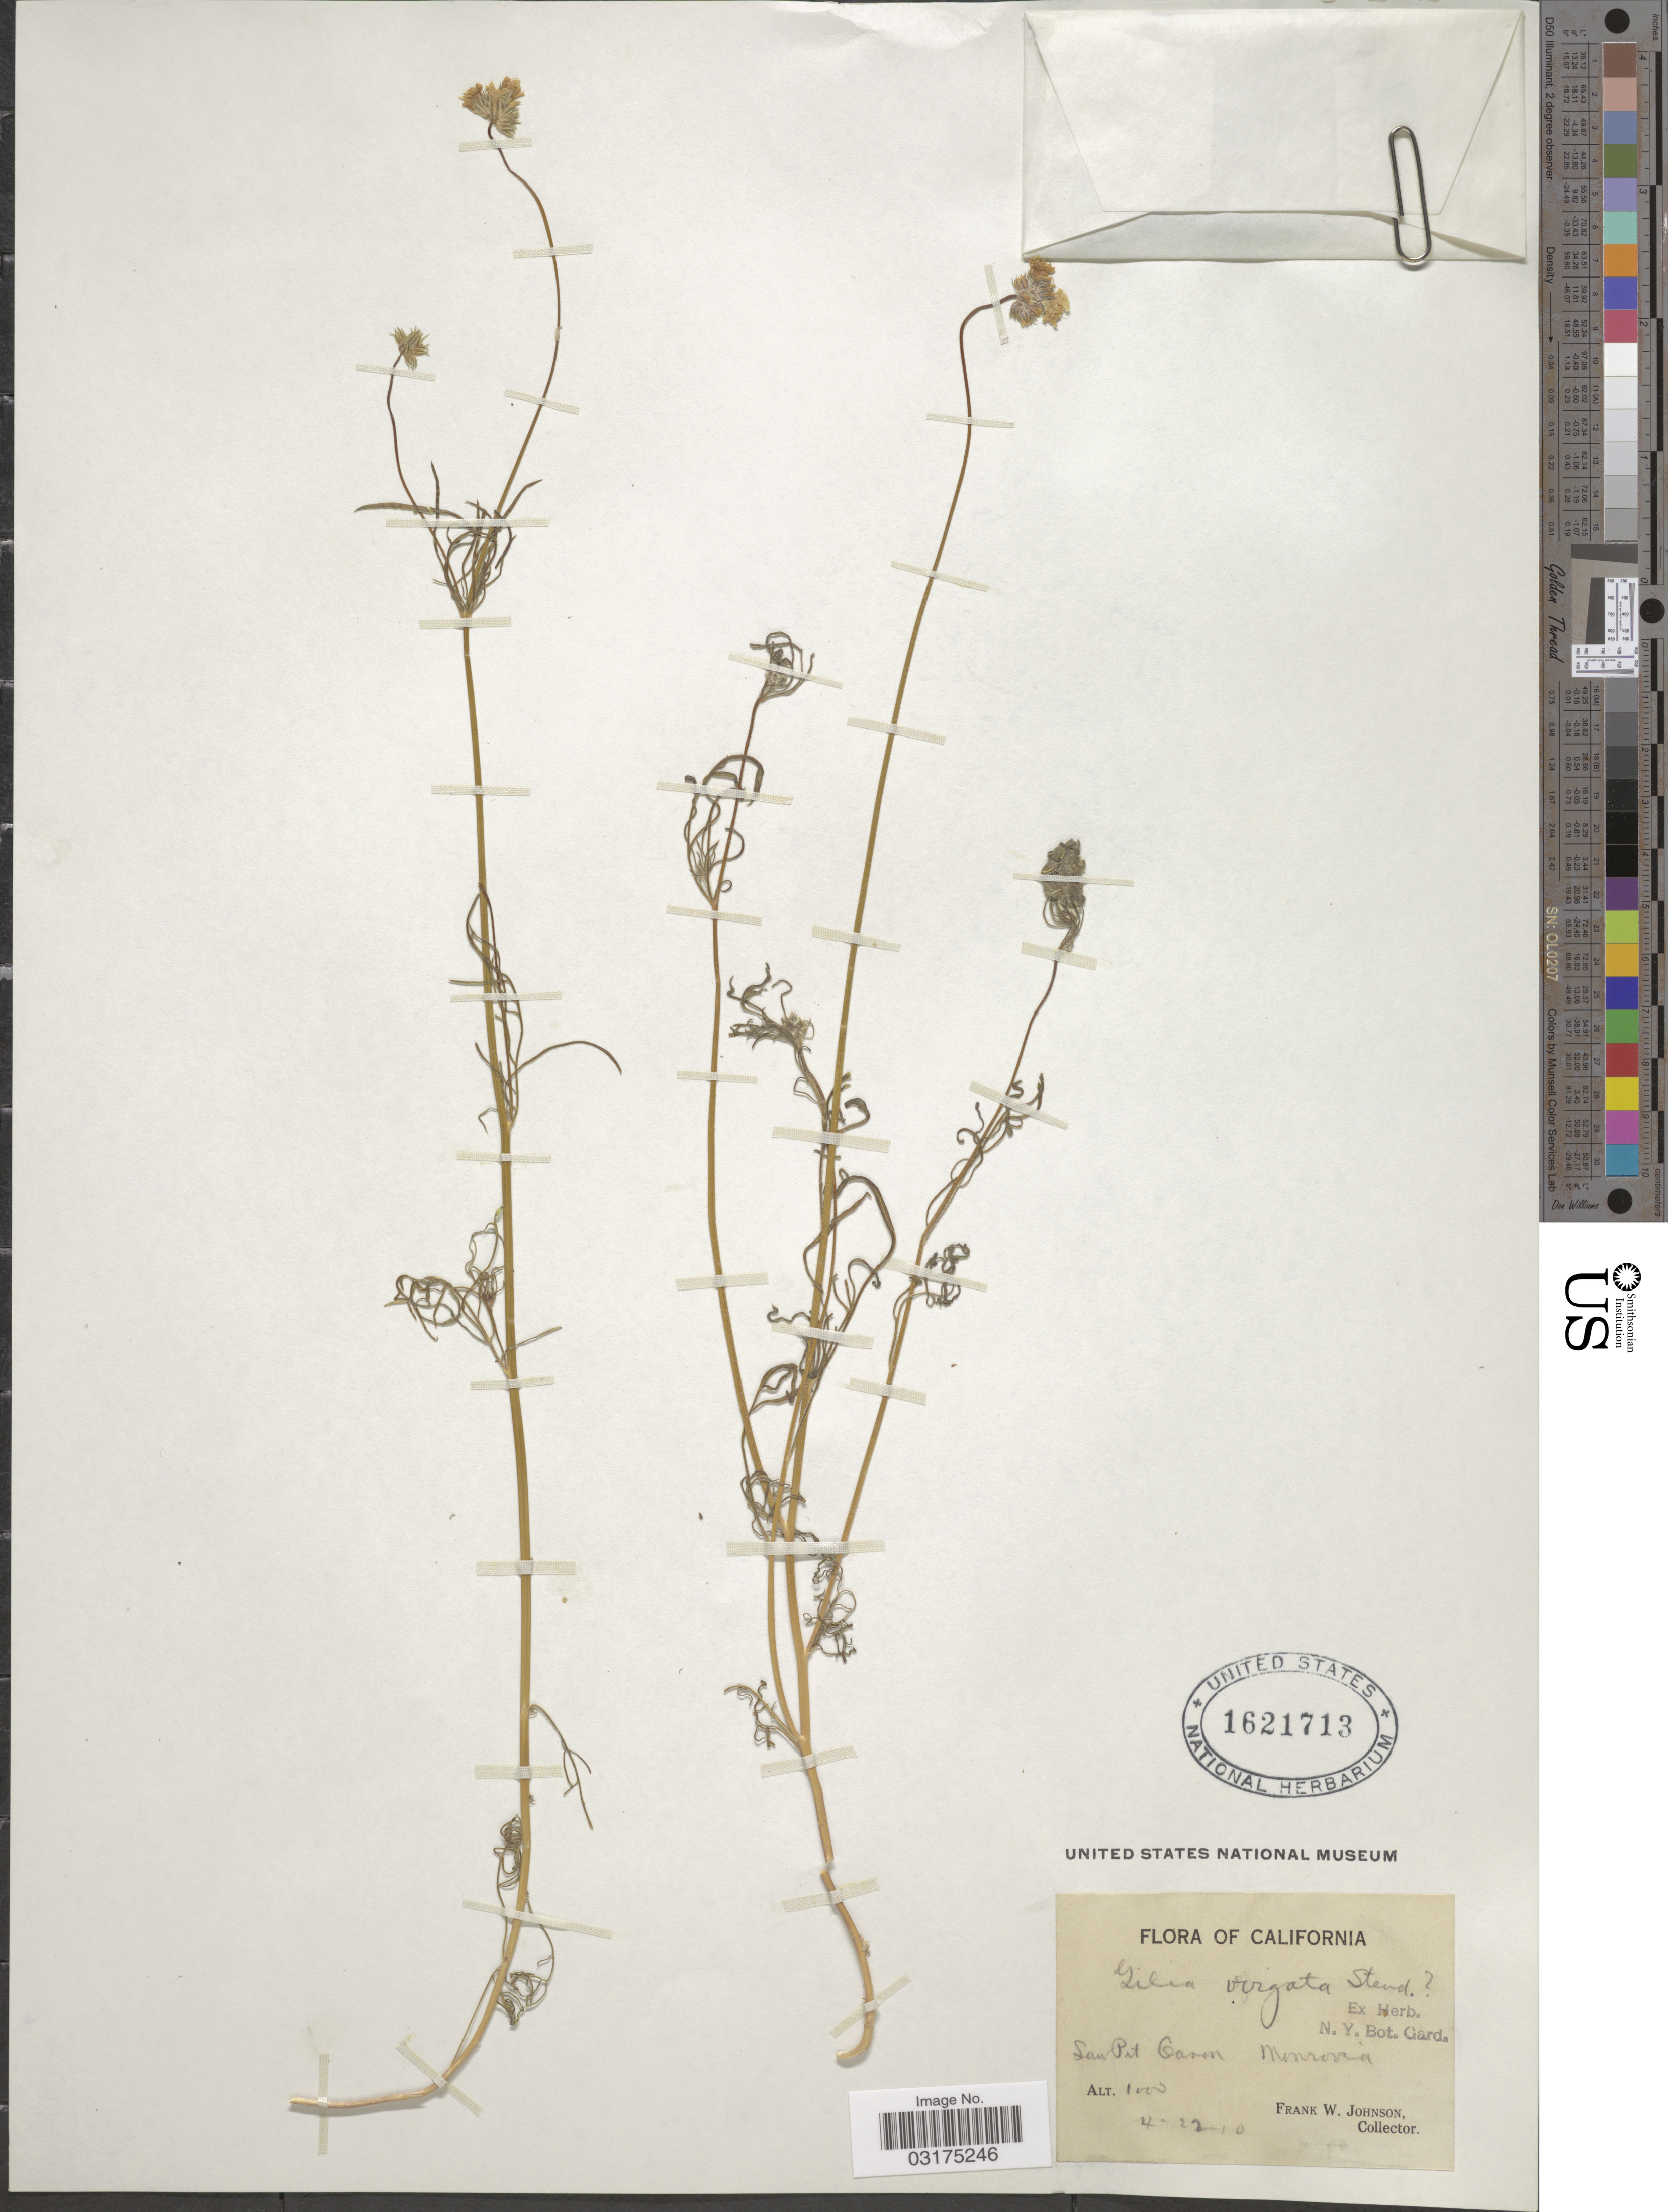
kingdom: Plantae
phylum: Tracheophyta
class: Magnoliopsida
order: Ericales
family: Polemoniaceae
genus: Gilia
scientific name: Gilia capitata subsp. abrotanifolia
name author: (Nutt. ex Greene) V.E. Grant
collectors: F. W. Johnson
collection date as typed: Transcribed d/m/y: 22/4/10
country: United States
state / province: California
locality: San Pit Canon, Monrovia.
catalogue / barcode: US 1621713